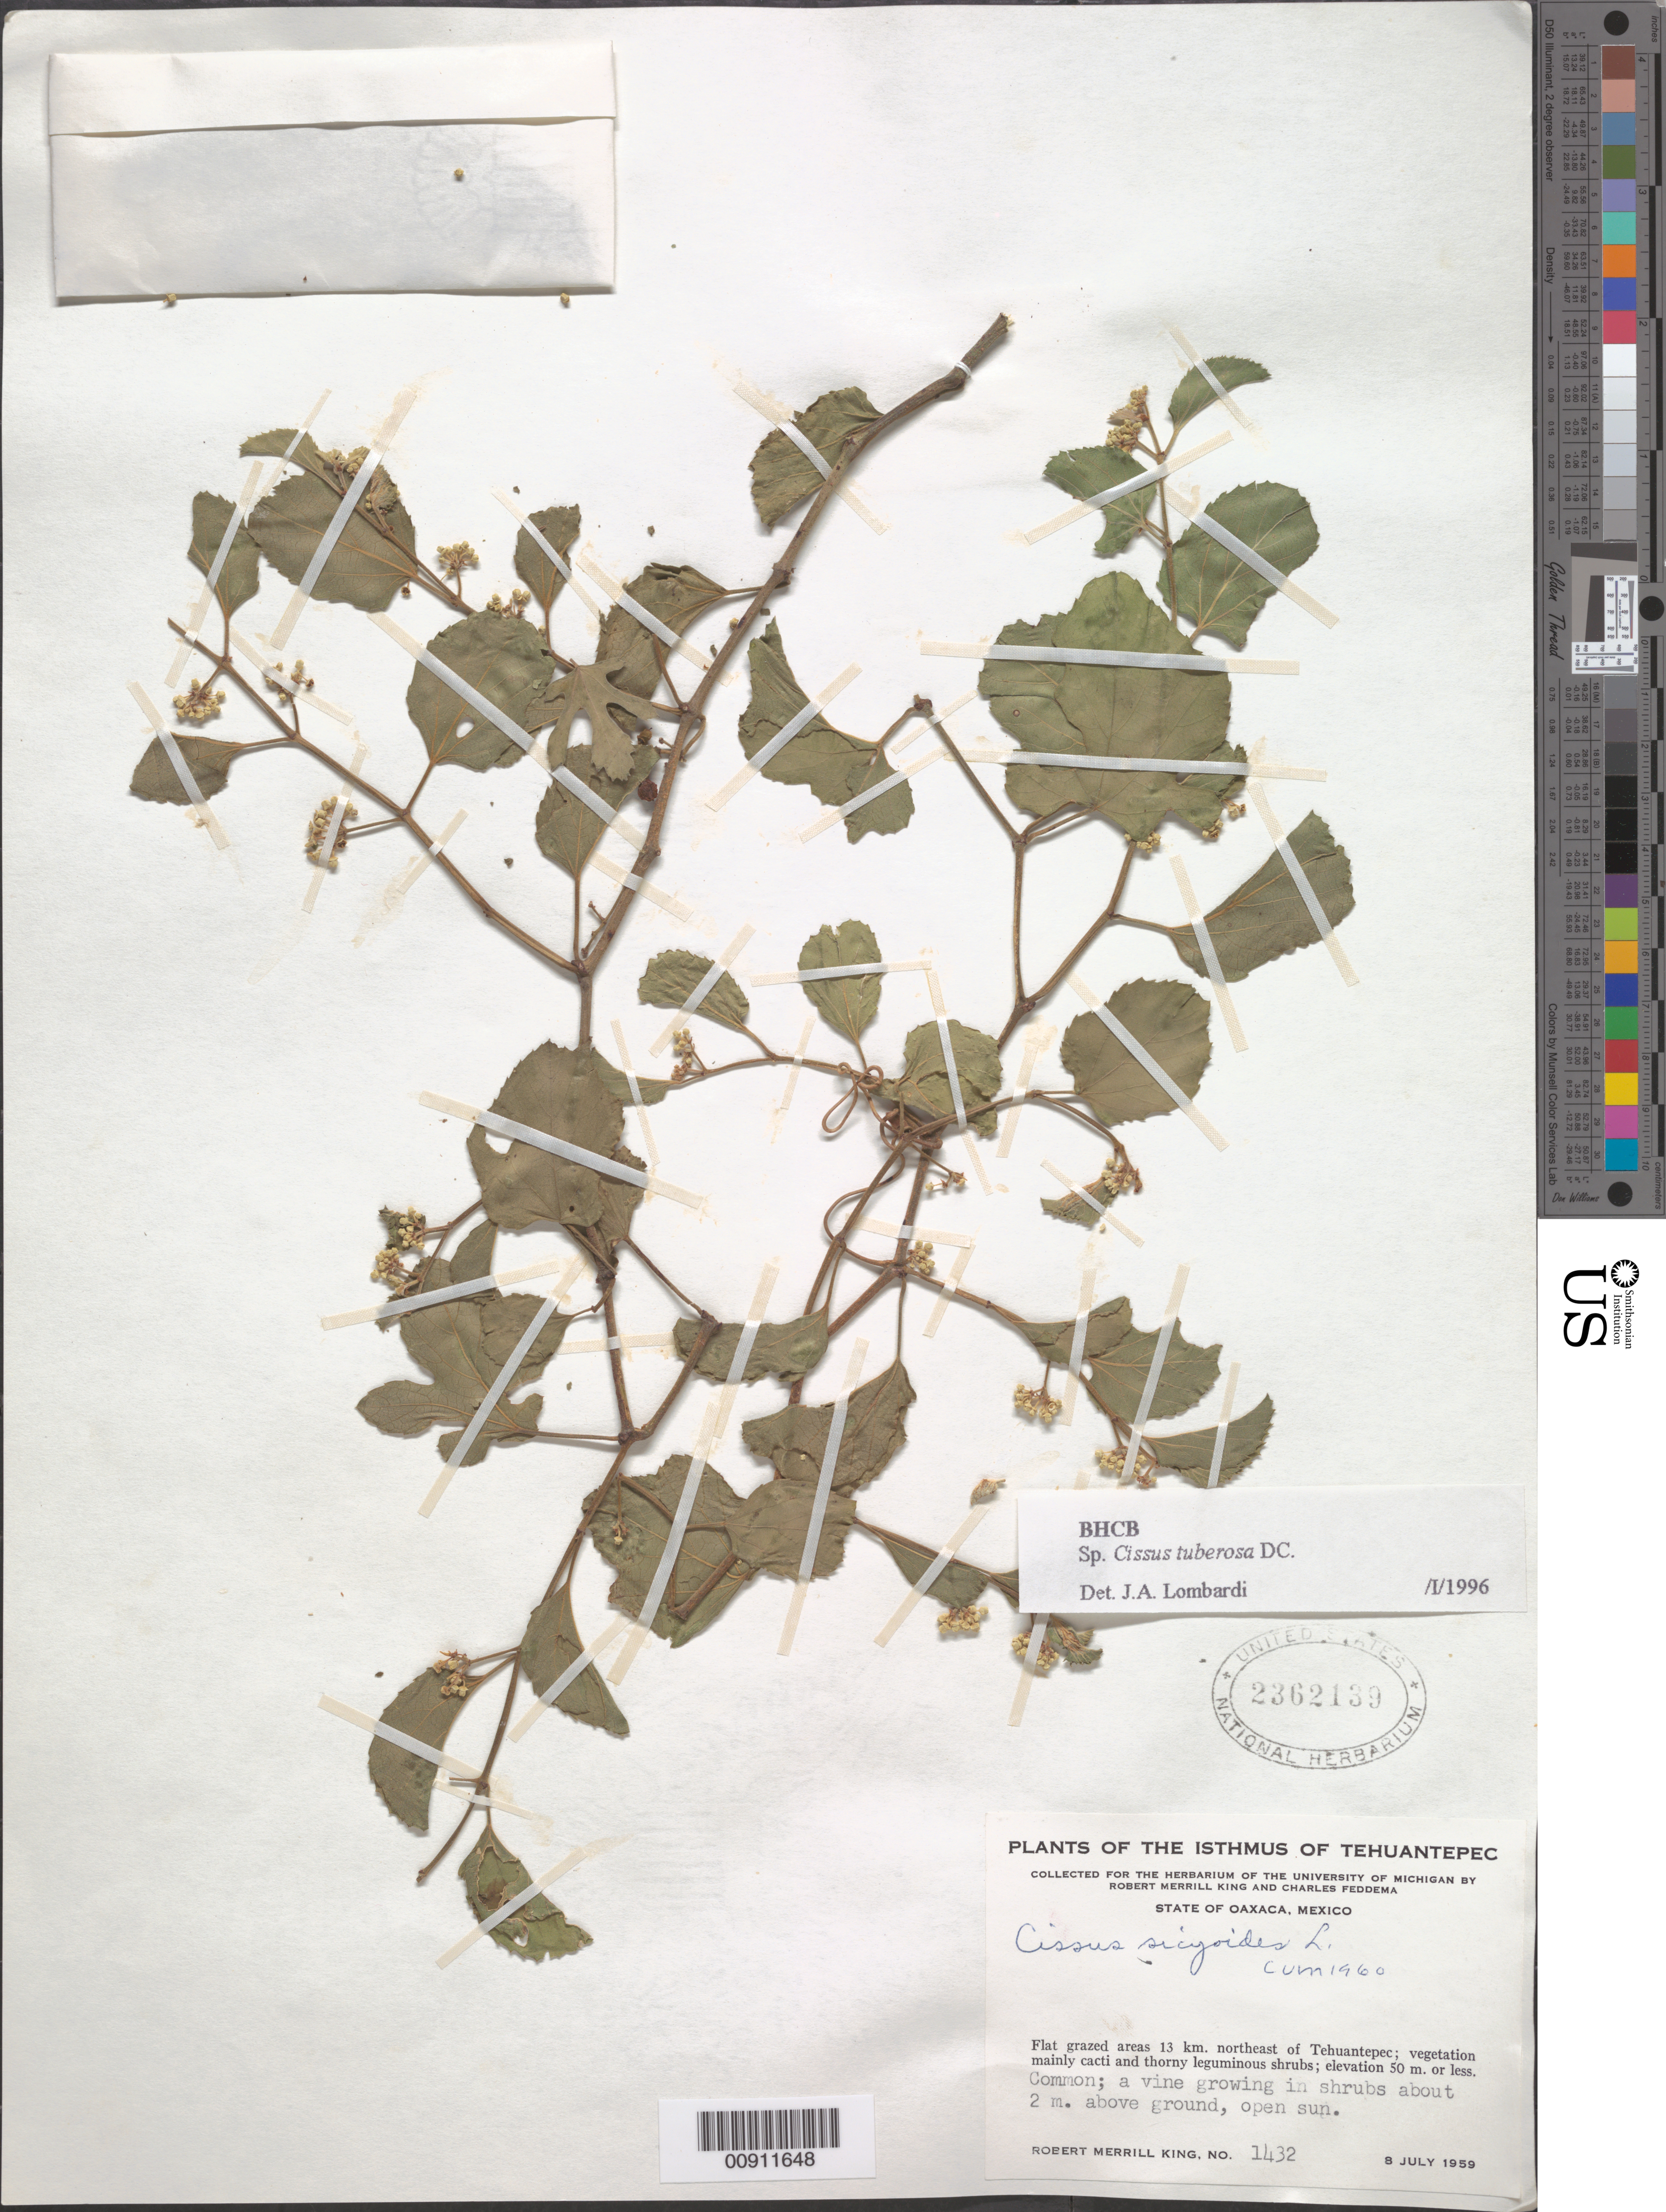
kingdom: Plantae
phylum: Tracheophyta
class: Magnoliopsida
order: Vitales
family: Vitaceae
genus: Cissus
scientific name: Cissus tuberosa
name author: Moc. & Sessé ex DC.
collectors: R. M. King & C. Feddema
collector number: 1432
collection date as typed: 08 Jul 1959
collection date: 1959-07-08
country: Mexico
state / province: Oaxaca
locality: Flat grazed areas 13 km. northeast of Tehuantepec, Oaxaca.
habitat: Flat grazed areas; veg. mainly cacti & thorny leguminous shrubs. A vine growing in shrubs about 2 m. above ground, open sun.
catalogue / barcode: US 2362139